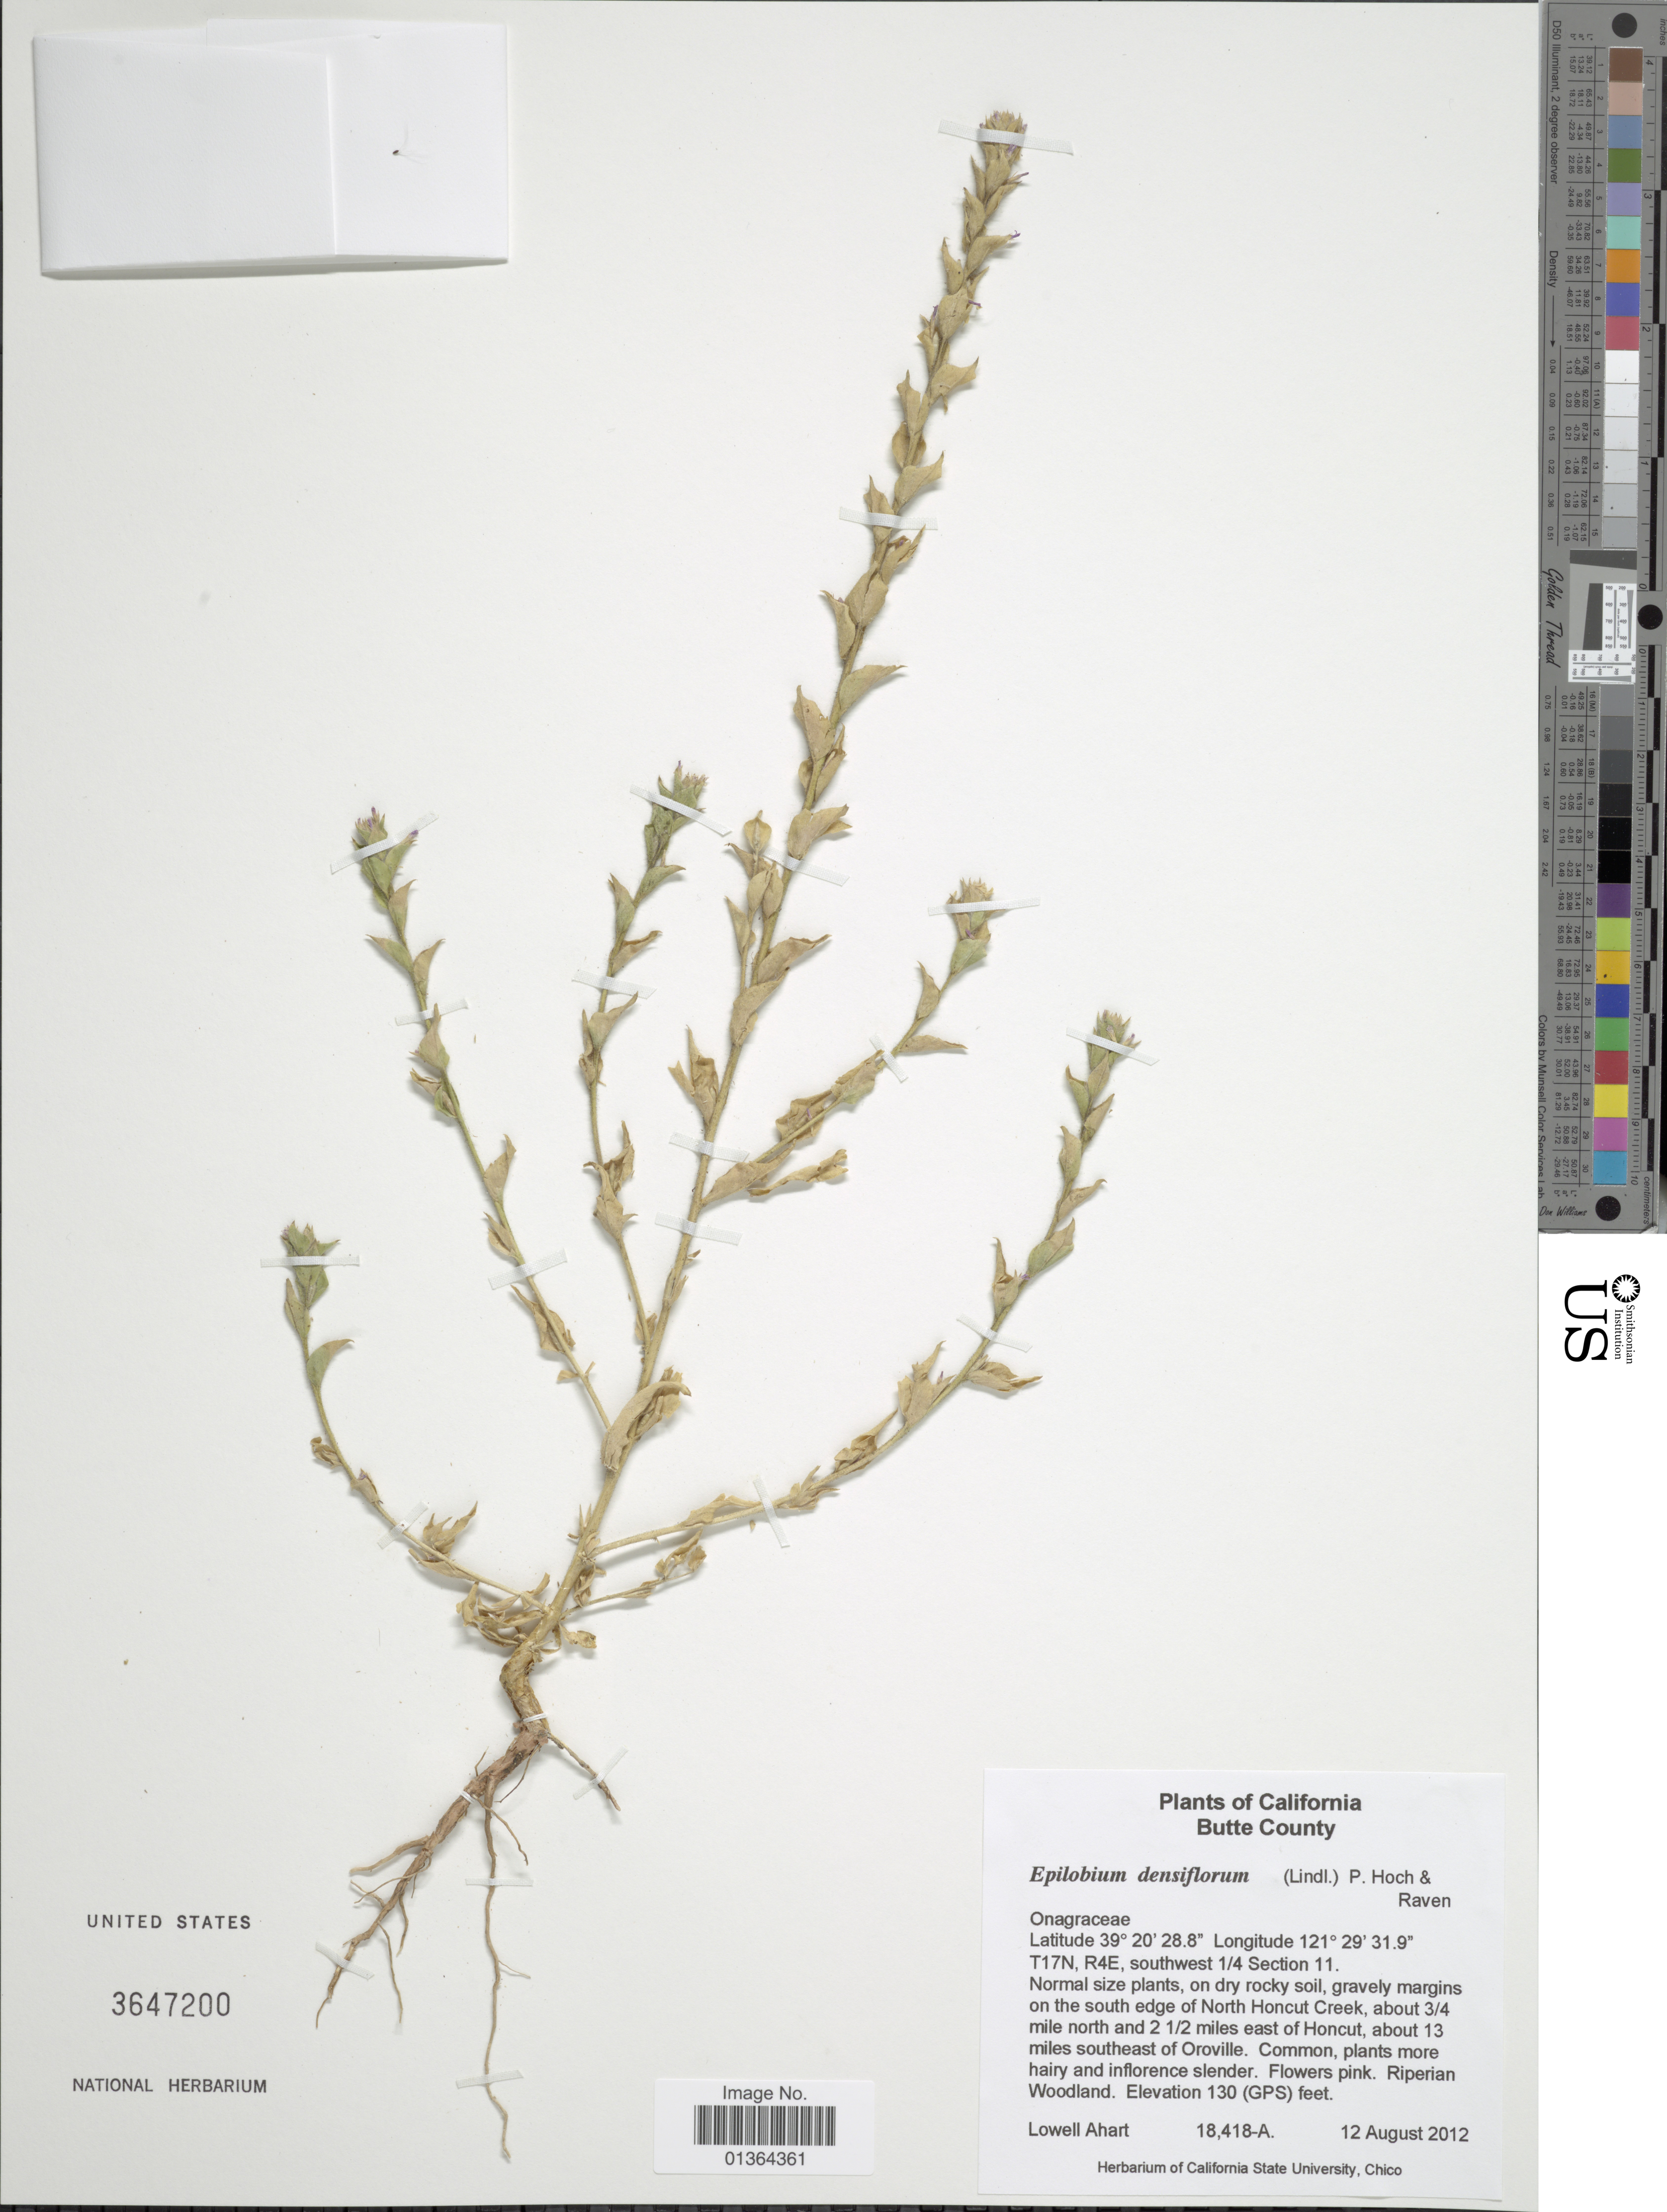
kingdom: Plantae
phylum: Tracheophyta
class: Magnoliopsida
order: Myrtales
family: Onagraceae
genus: Epilobium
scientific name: Epilobium densiflorum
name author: (Lindl.) Hoch & P.H. Raven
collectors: L. Ahart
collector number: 18418-A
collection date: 2012-08-12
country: United States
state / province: California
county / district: Butte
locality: Butte County, T17N, R4E, Southwest 1/4 Section 11, gravely margins on the South edge of North Honcut Creek, about ¾ mile north and 2½ miles east of Honcut, about 13 miles southeast of Oroville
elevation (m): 40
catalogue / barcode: US 3647200